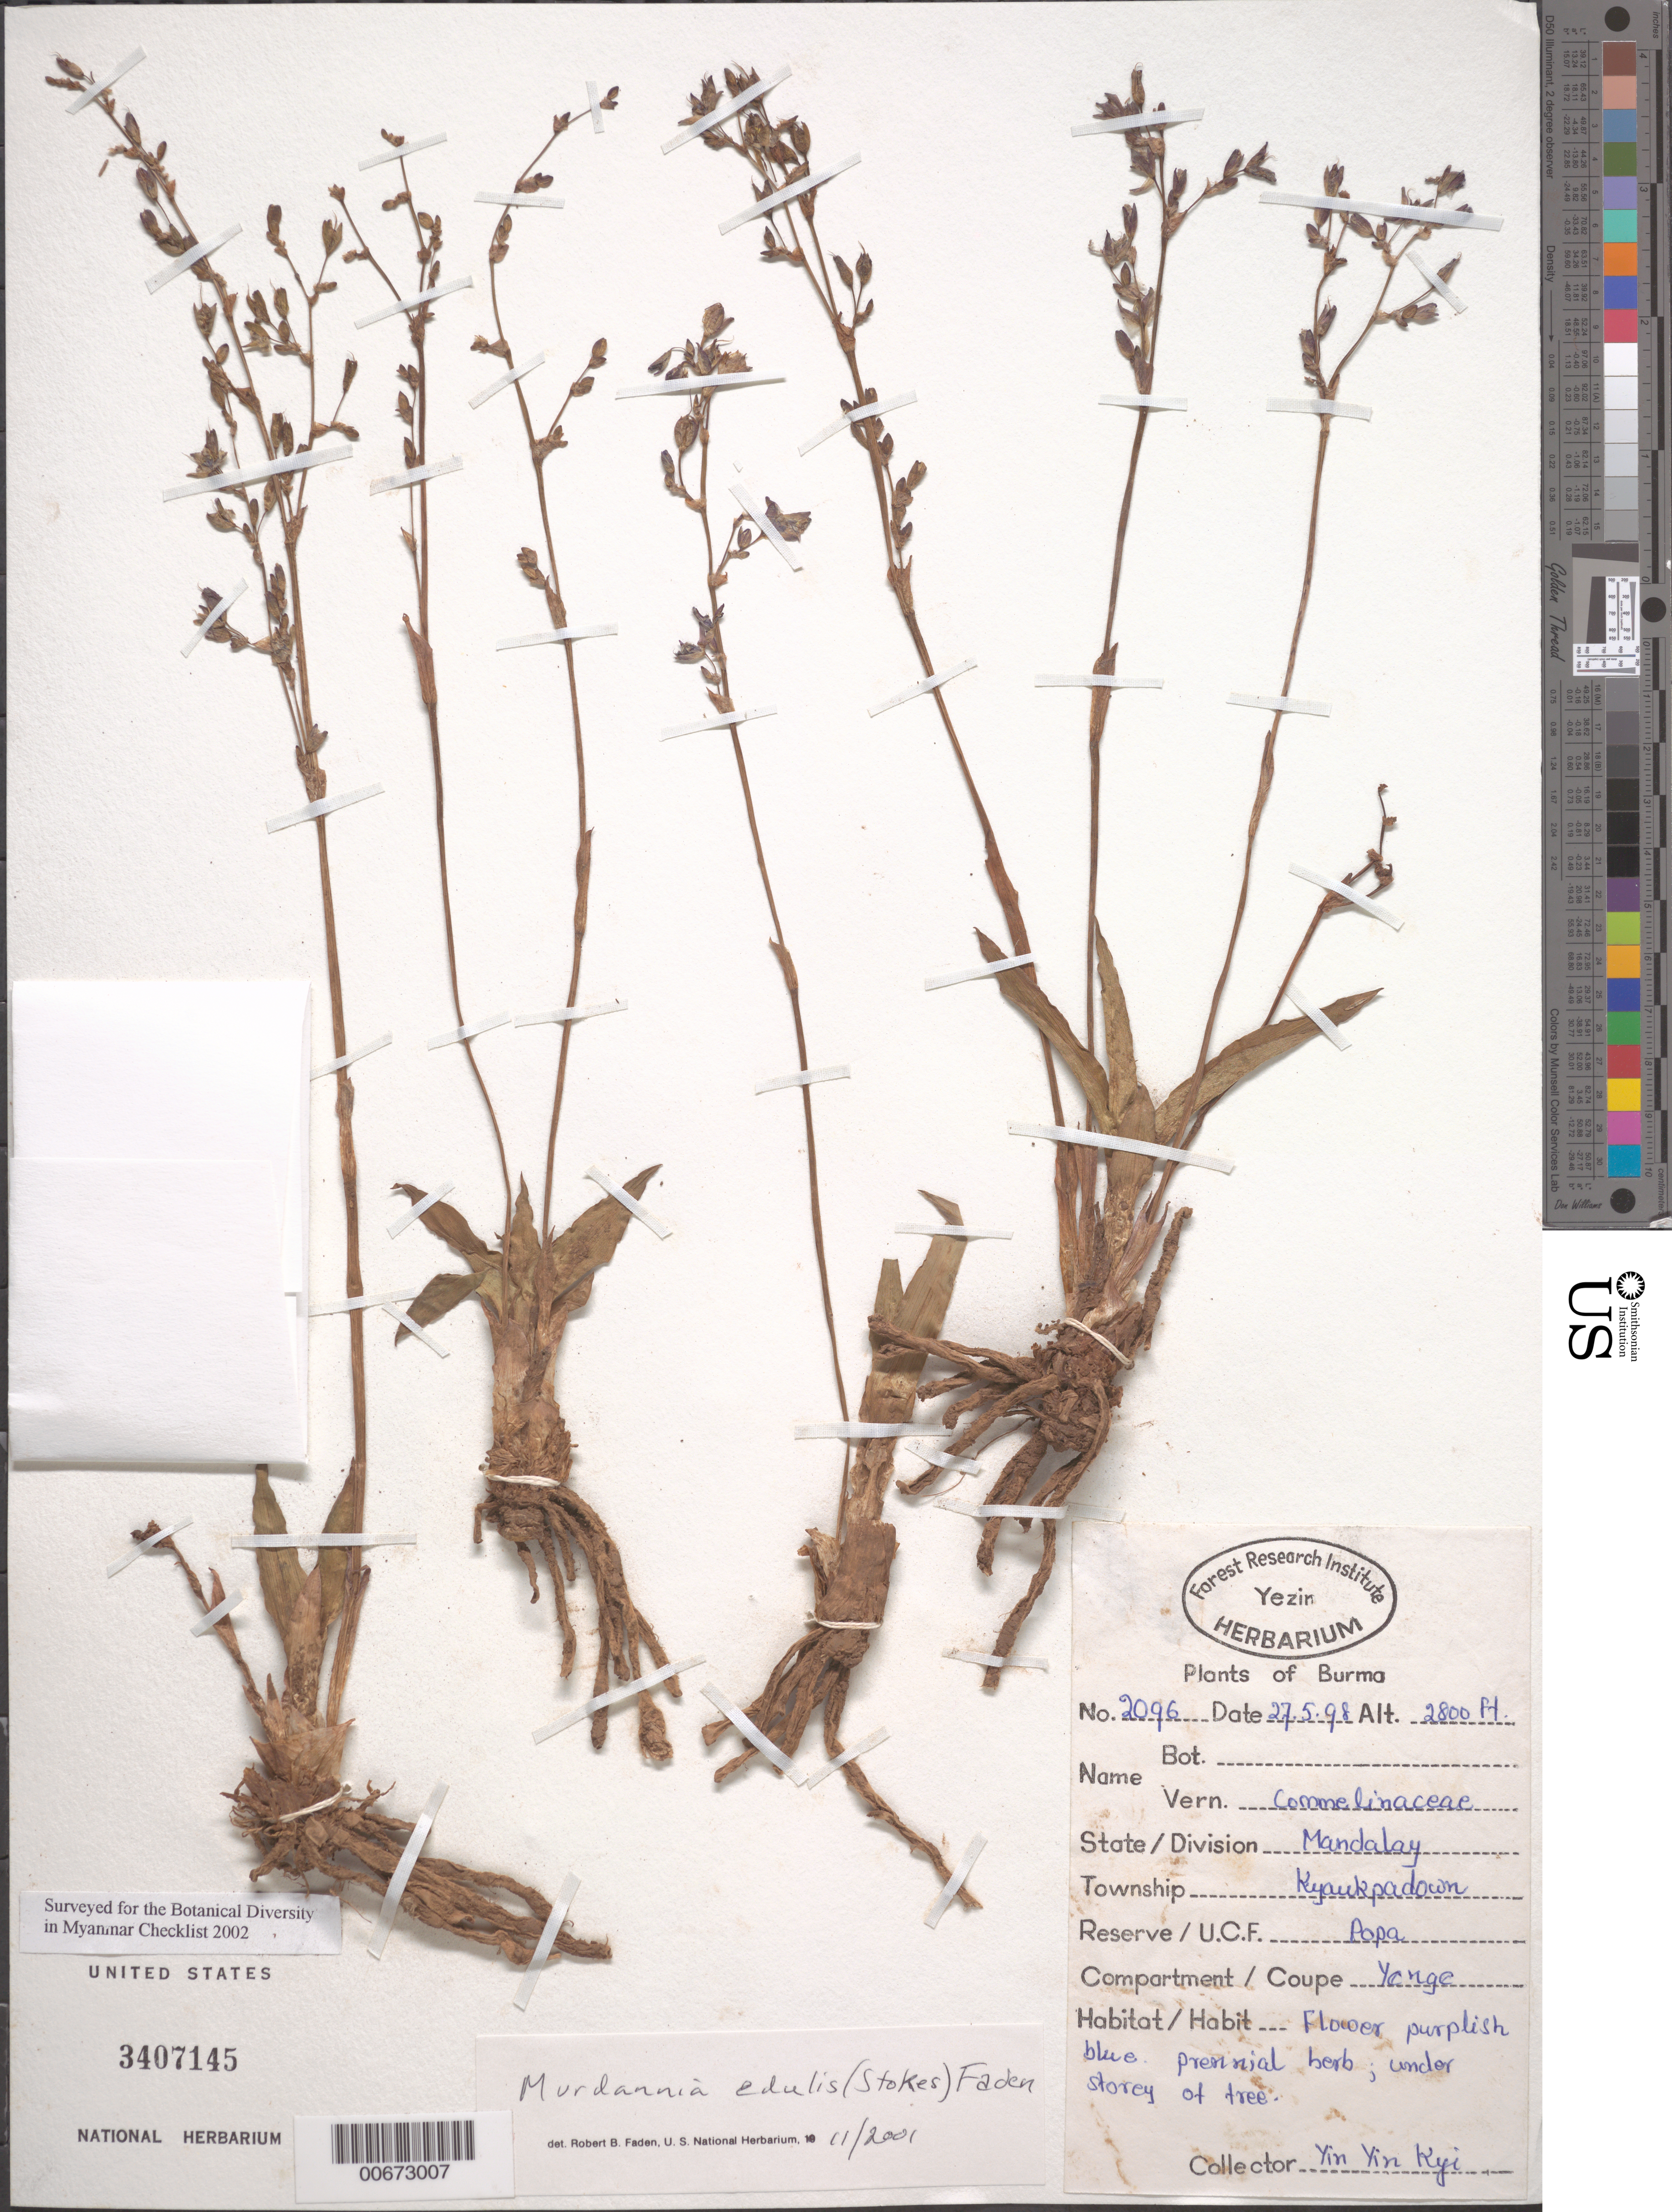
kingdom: Plantae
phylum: Tracheophyta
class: Liliopsida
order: Commelinales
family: Commelinaceae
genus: Murdannia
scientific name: Murdannia edulis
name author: (Stokes) Faden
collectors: Kyi, Y.Y.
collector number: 2096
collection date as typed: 27 May 1998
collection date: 1998-05-27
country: Myanmar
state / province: Mandalay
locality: Kyaukpadown, Popa, Yenge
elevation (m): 853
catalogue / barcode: US 3407145